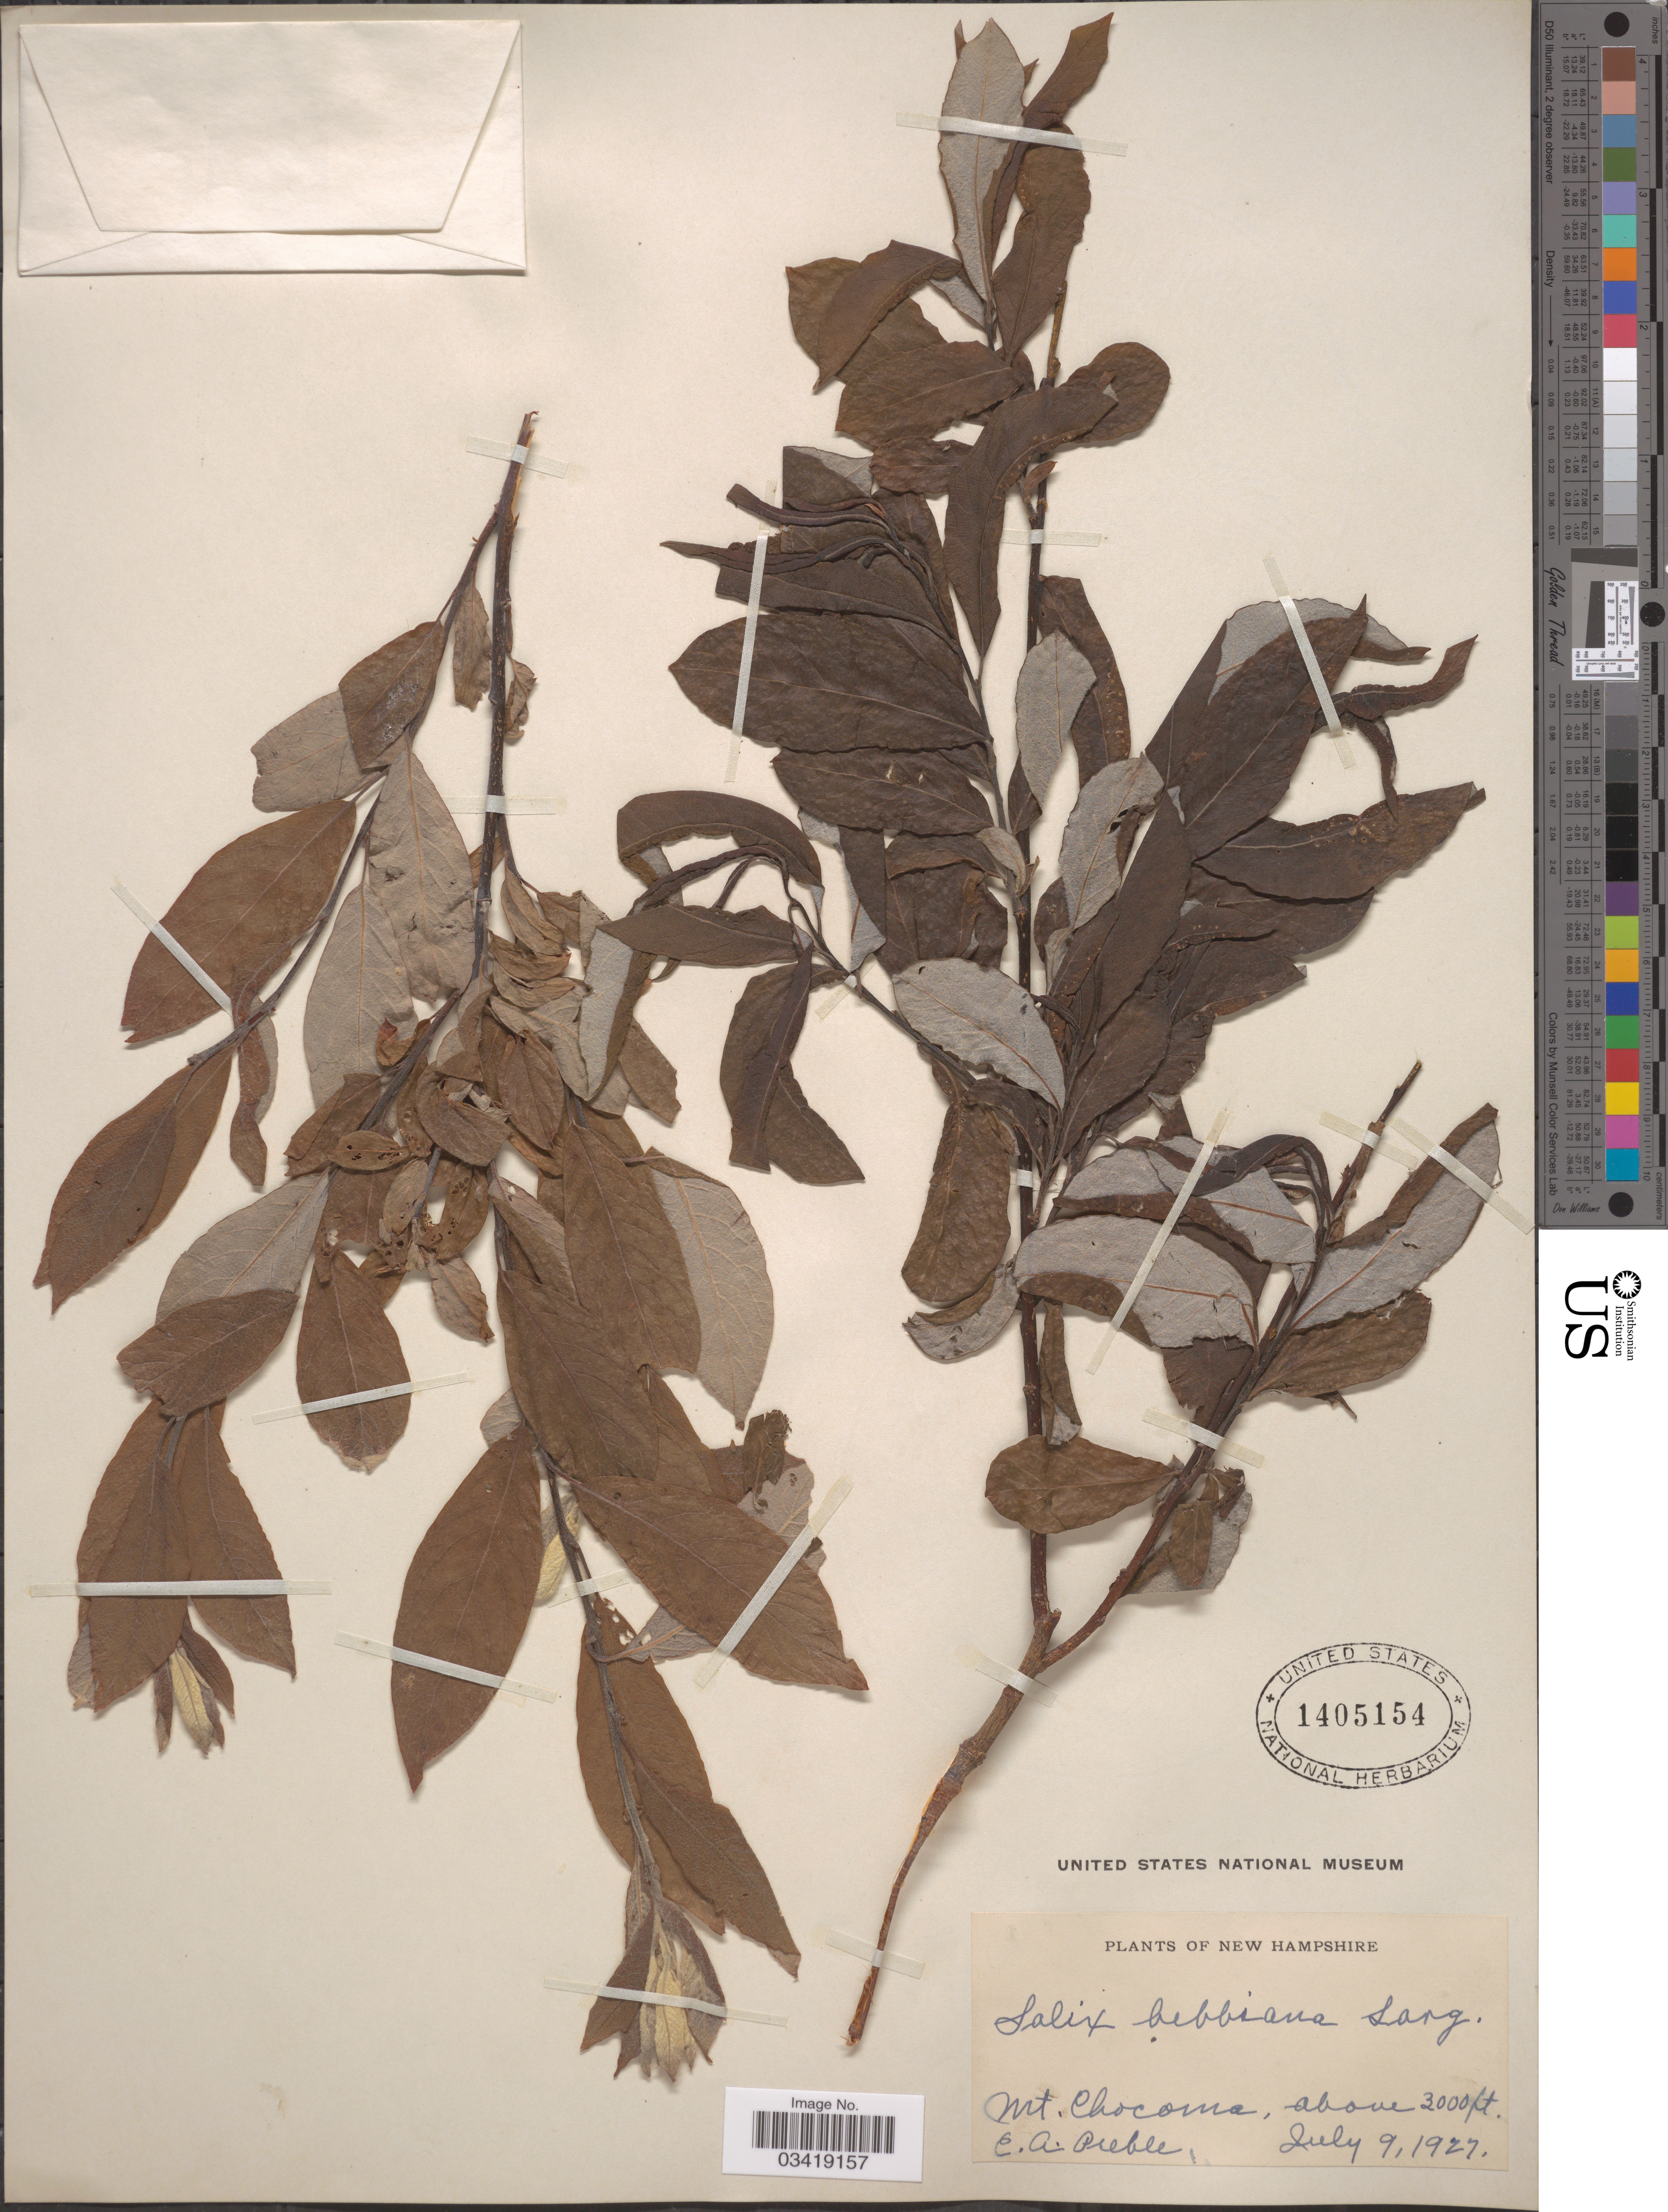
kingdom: Plantae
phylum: Tracheophyta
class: Magnoliopsida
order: Malpighiales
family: Salicaceae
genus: Salix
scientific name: Salix bebbiana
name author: Sarg.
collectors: E. Preble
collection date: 1927-07-09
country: United States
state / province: New Hampshire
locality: Mt. Chocoma.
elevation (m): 914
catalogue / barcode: US 1405154